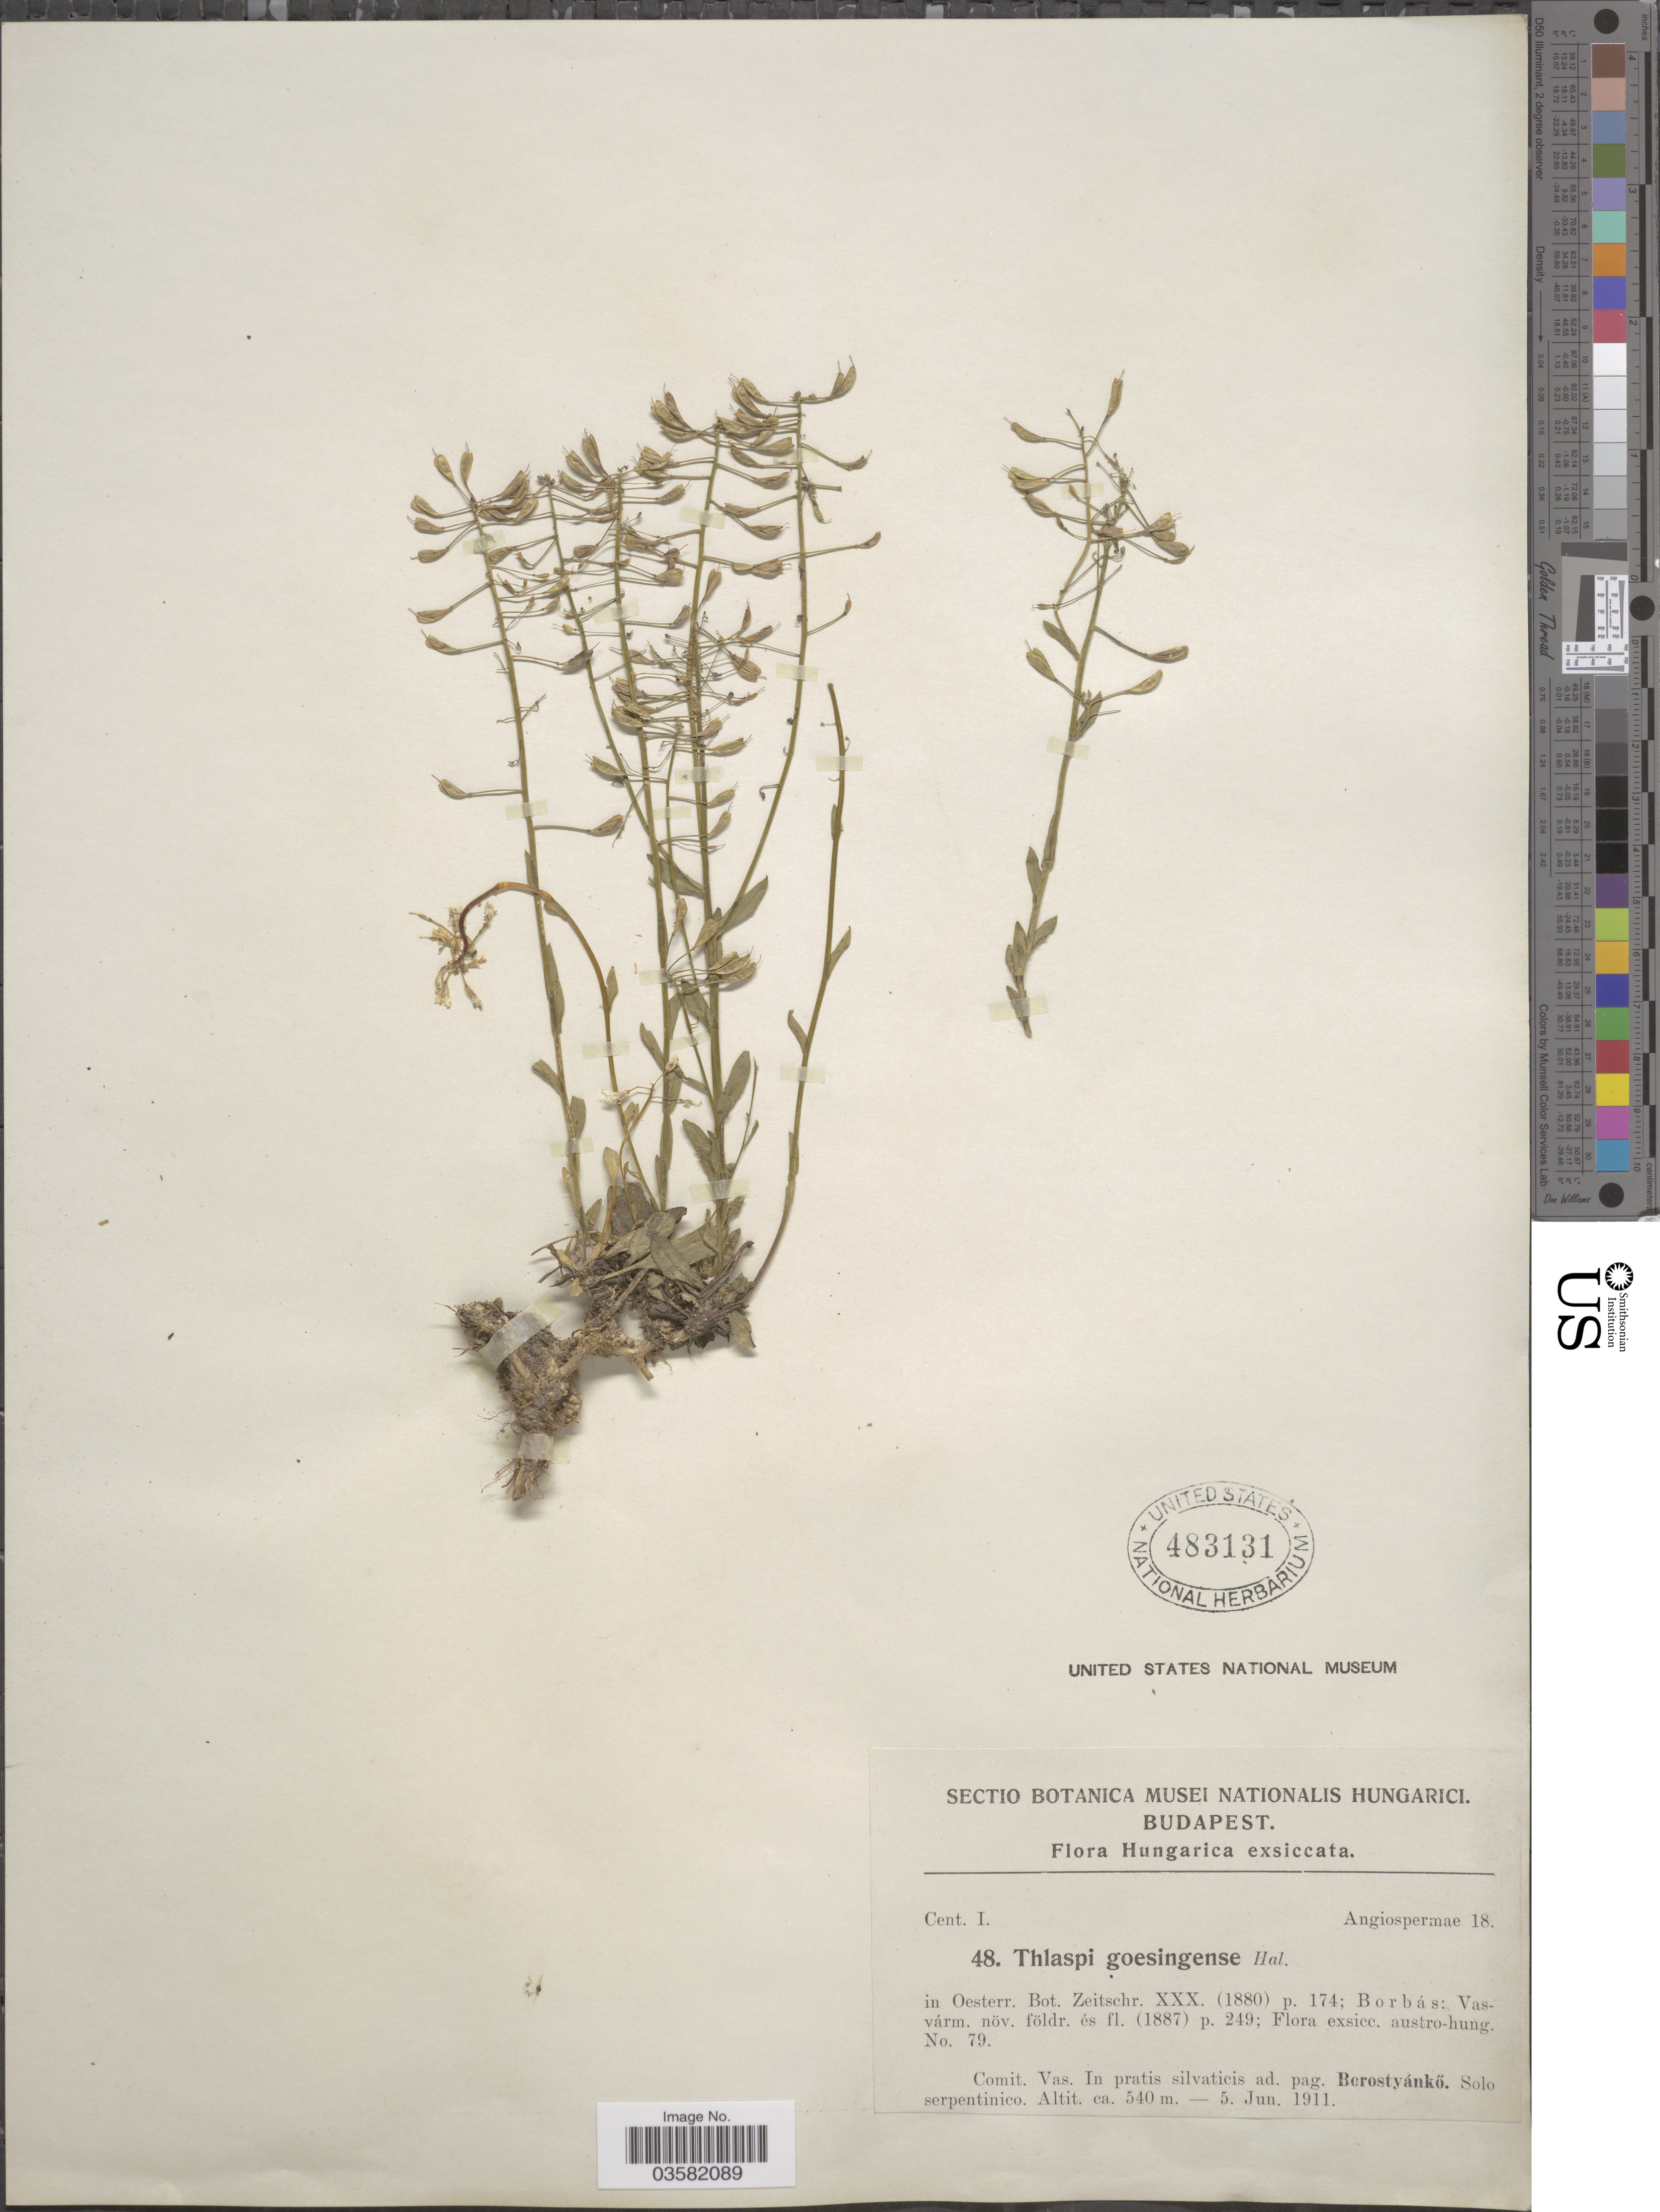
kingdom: Plantae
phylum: Tracheophyta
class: Magnoliopsida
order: Brassicales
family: Brassicaceae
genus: Thlaspi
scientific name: Thlaspi goesingense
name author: Halácsy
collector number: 48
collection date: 1911-06-05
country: Hungary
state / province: Vas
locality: Comit. Vas. In pratis silvaticis ad. pag. Borostyánkö.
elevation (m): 540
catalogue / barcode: US 483131